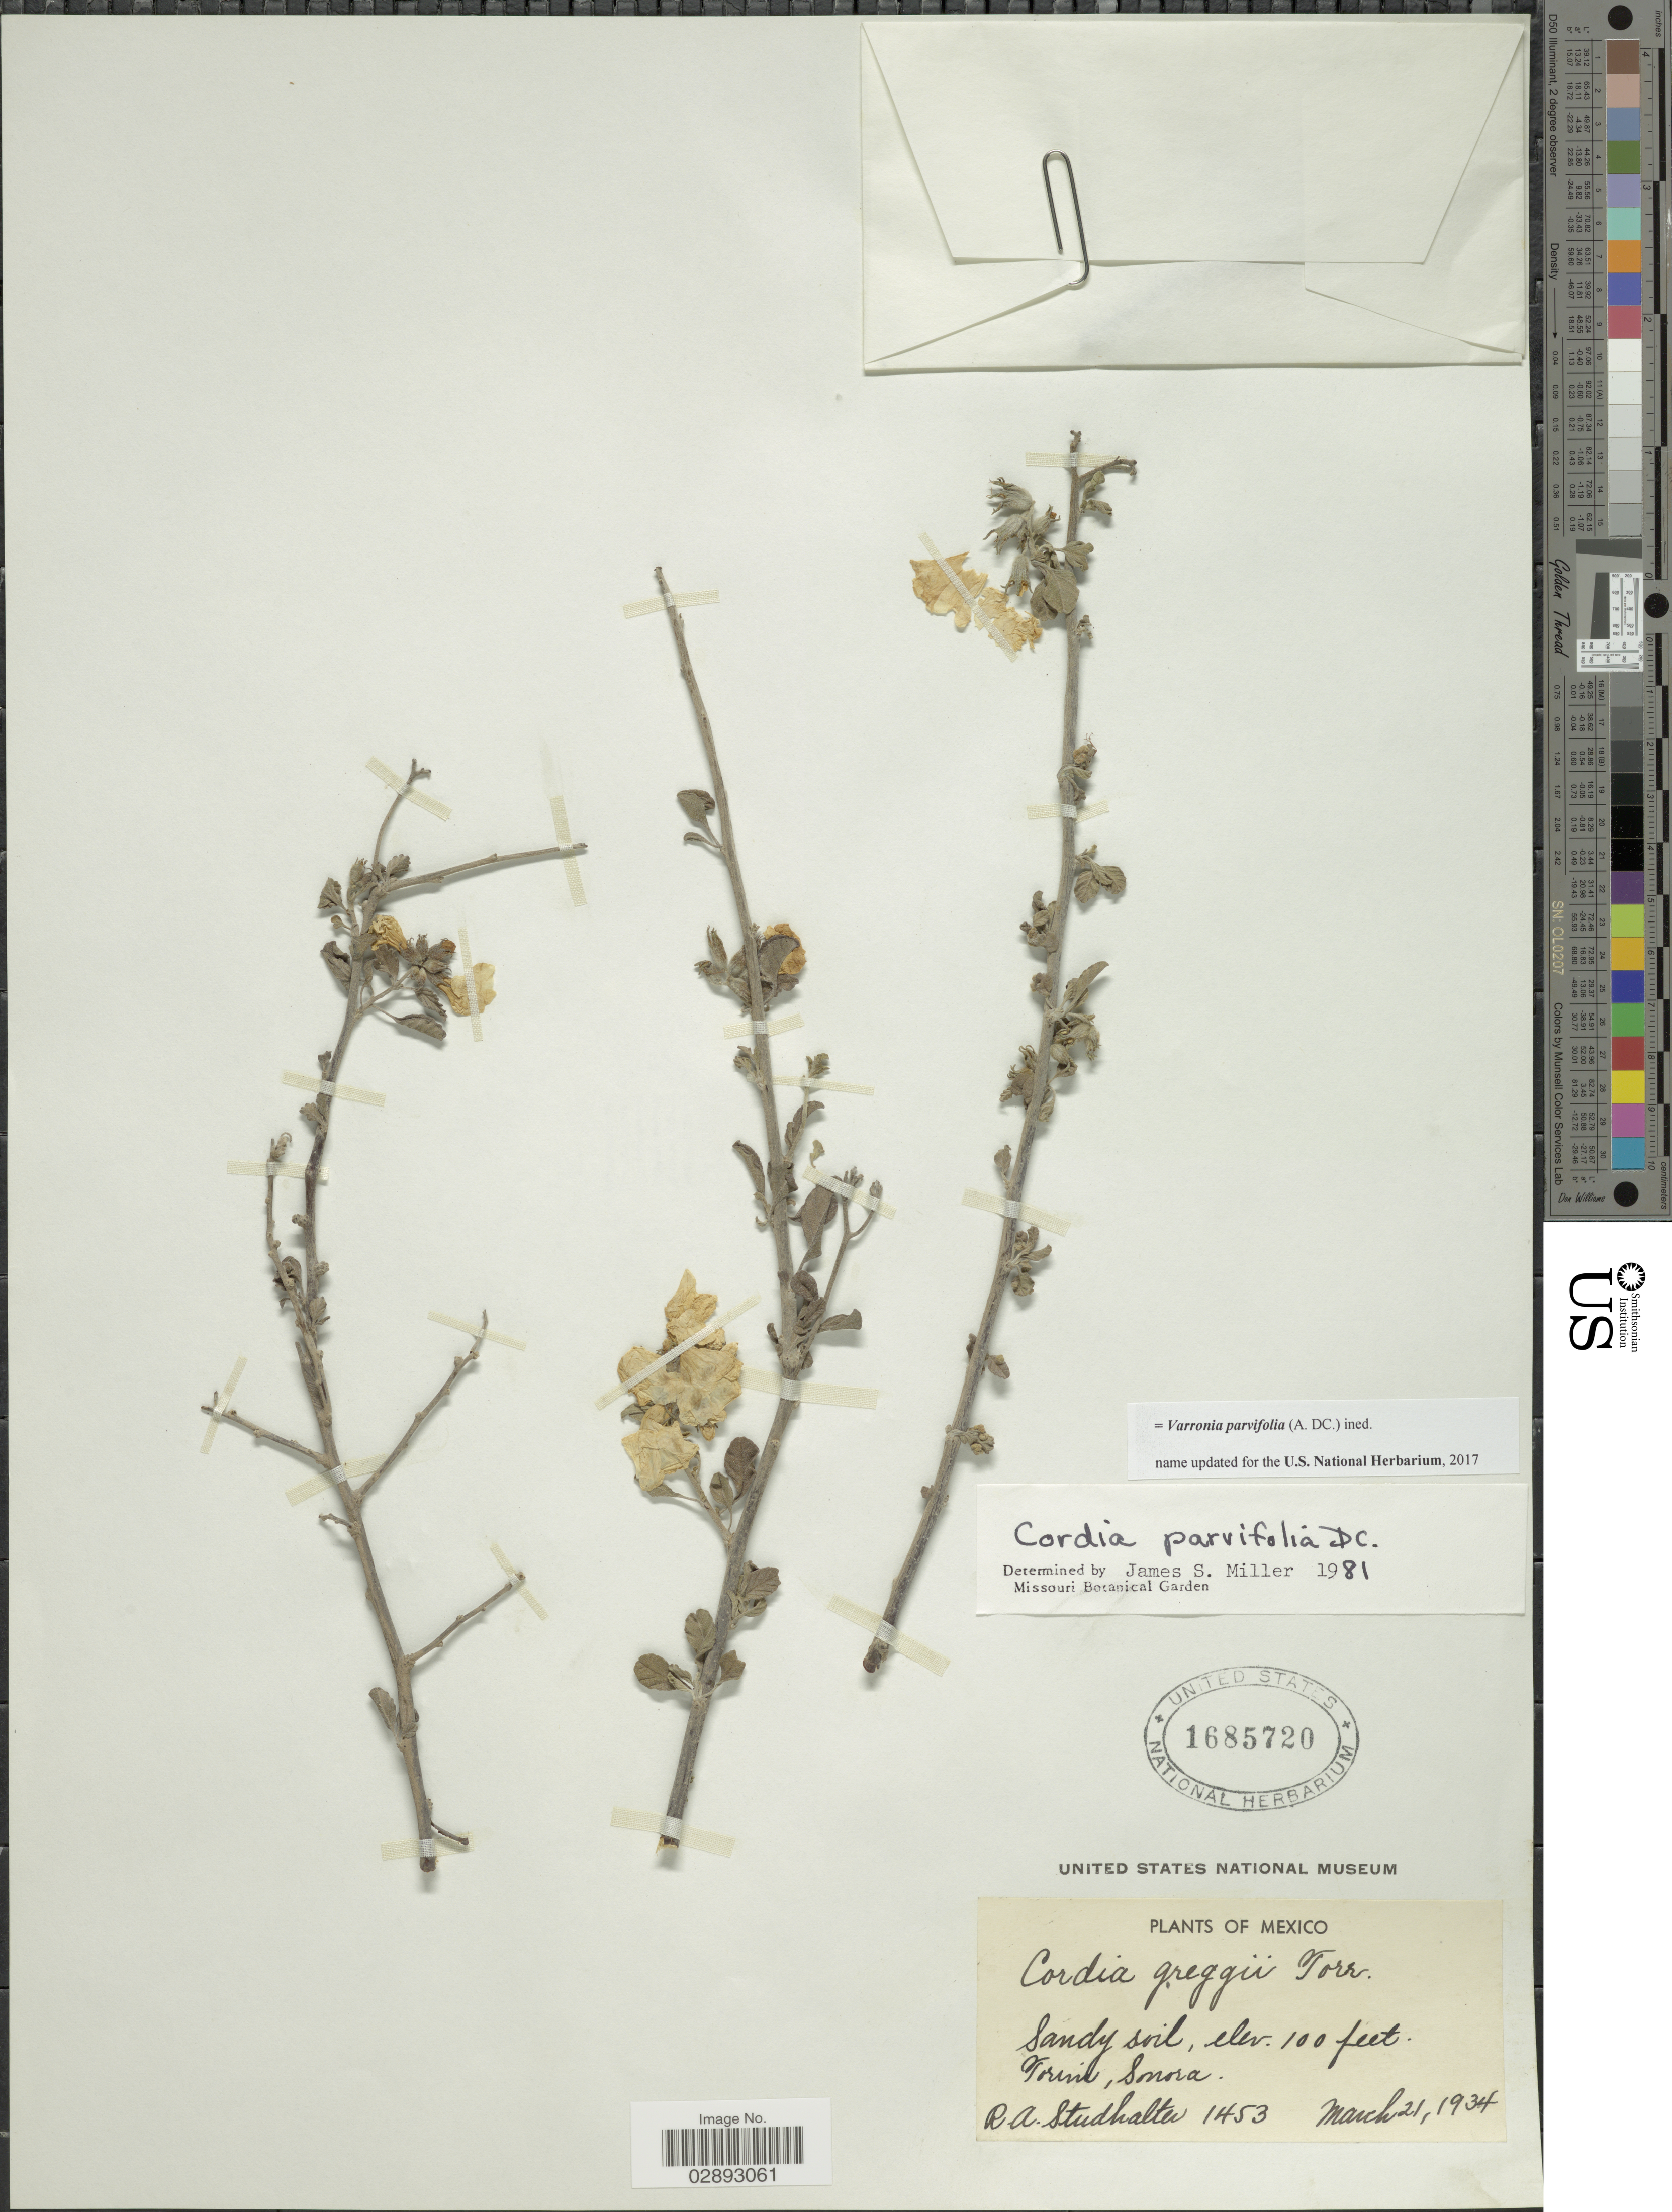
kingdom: Plantae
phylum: Tracheophyta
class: Magnoliopsida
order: Boraginales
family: Cordiaceae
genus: Varronia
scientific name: Varronia parvifolia (A. DC.) ined.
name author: (A. DC.)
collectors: R. Studhalter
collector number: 1453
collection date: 1934-03-21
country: Mexico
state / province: Sonora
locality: Torim.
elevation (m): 30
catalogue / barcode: US 1685720